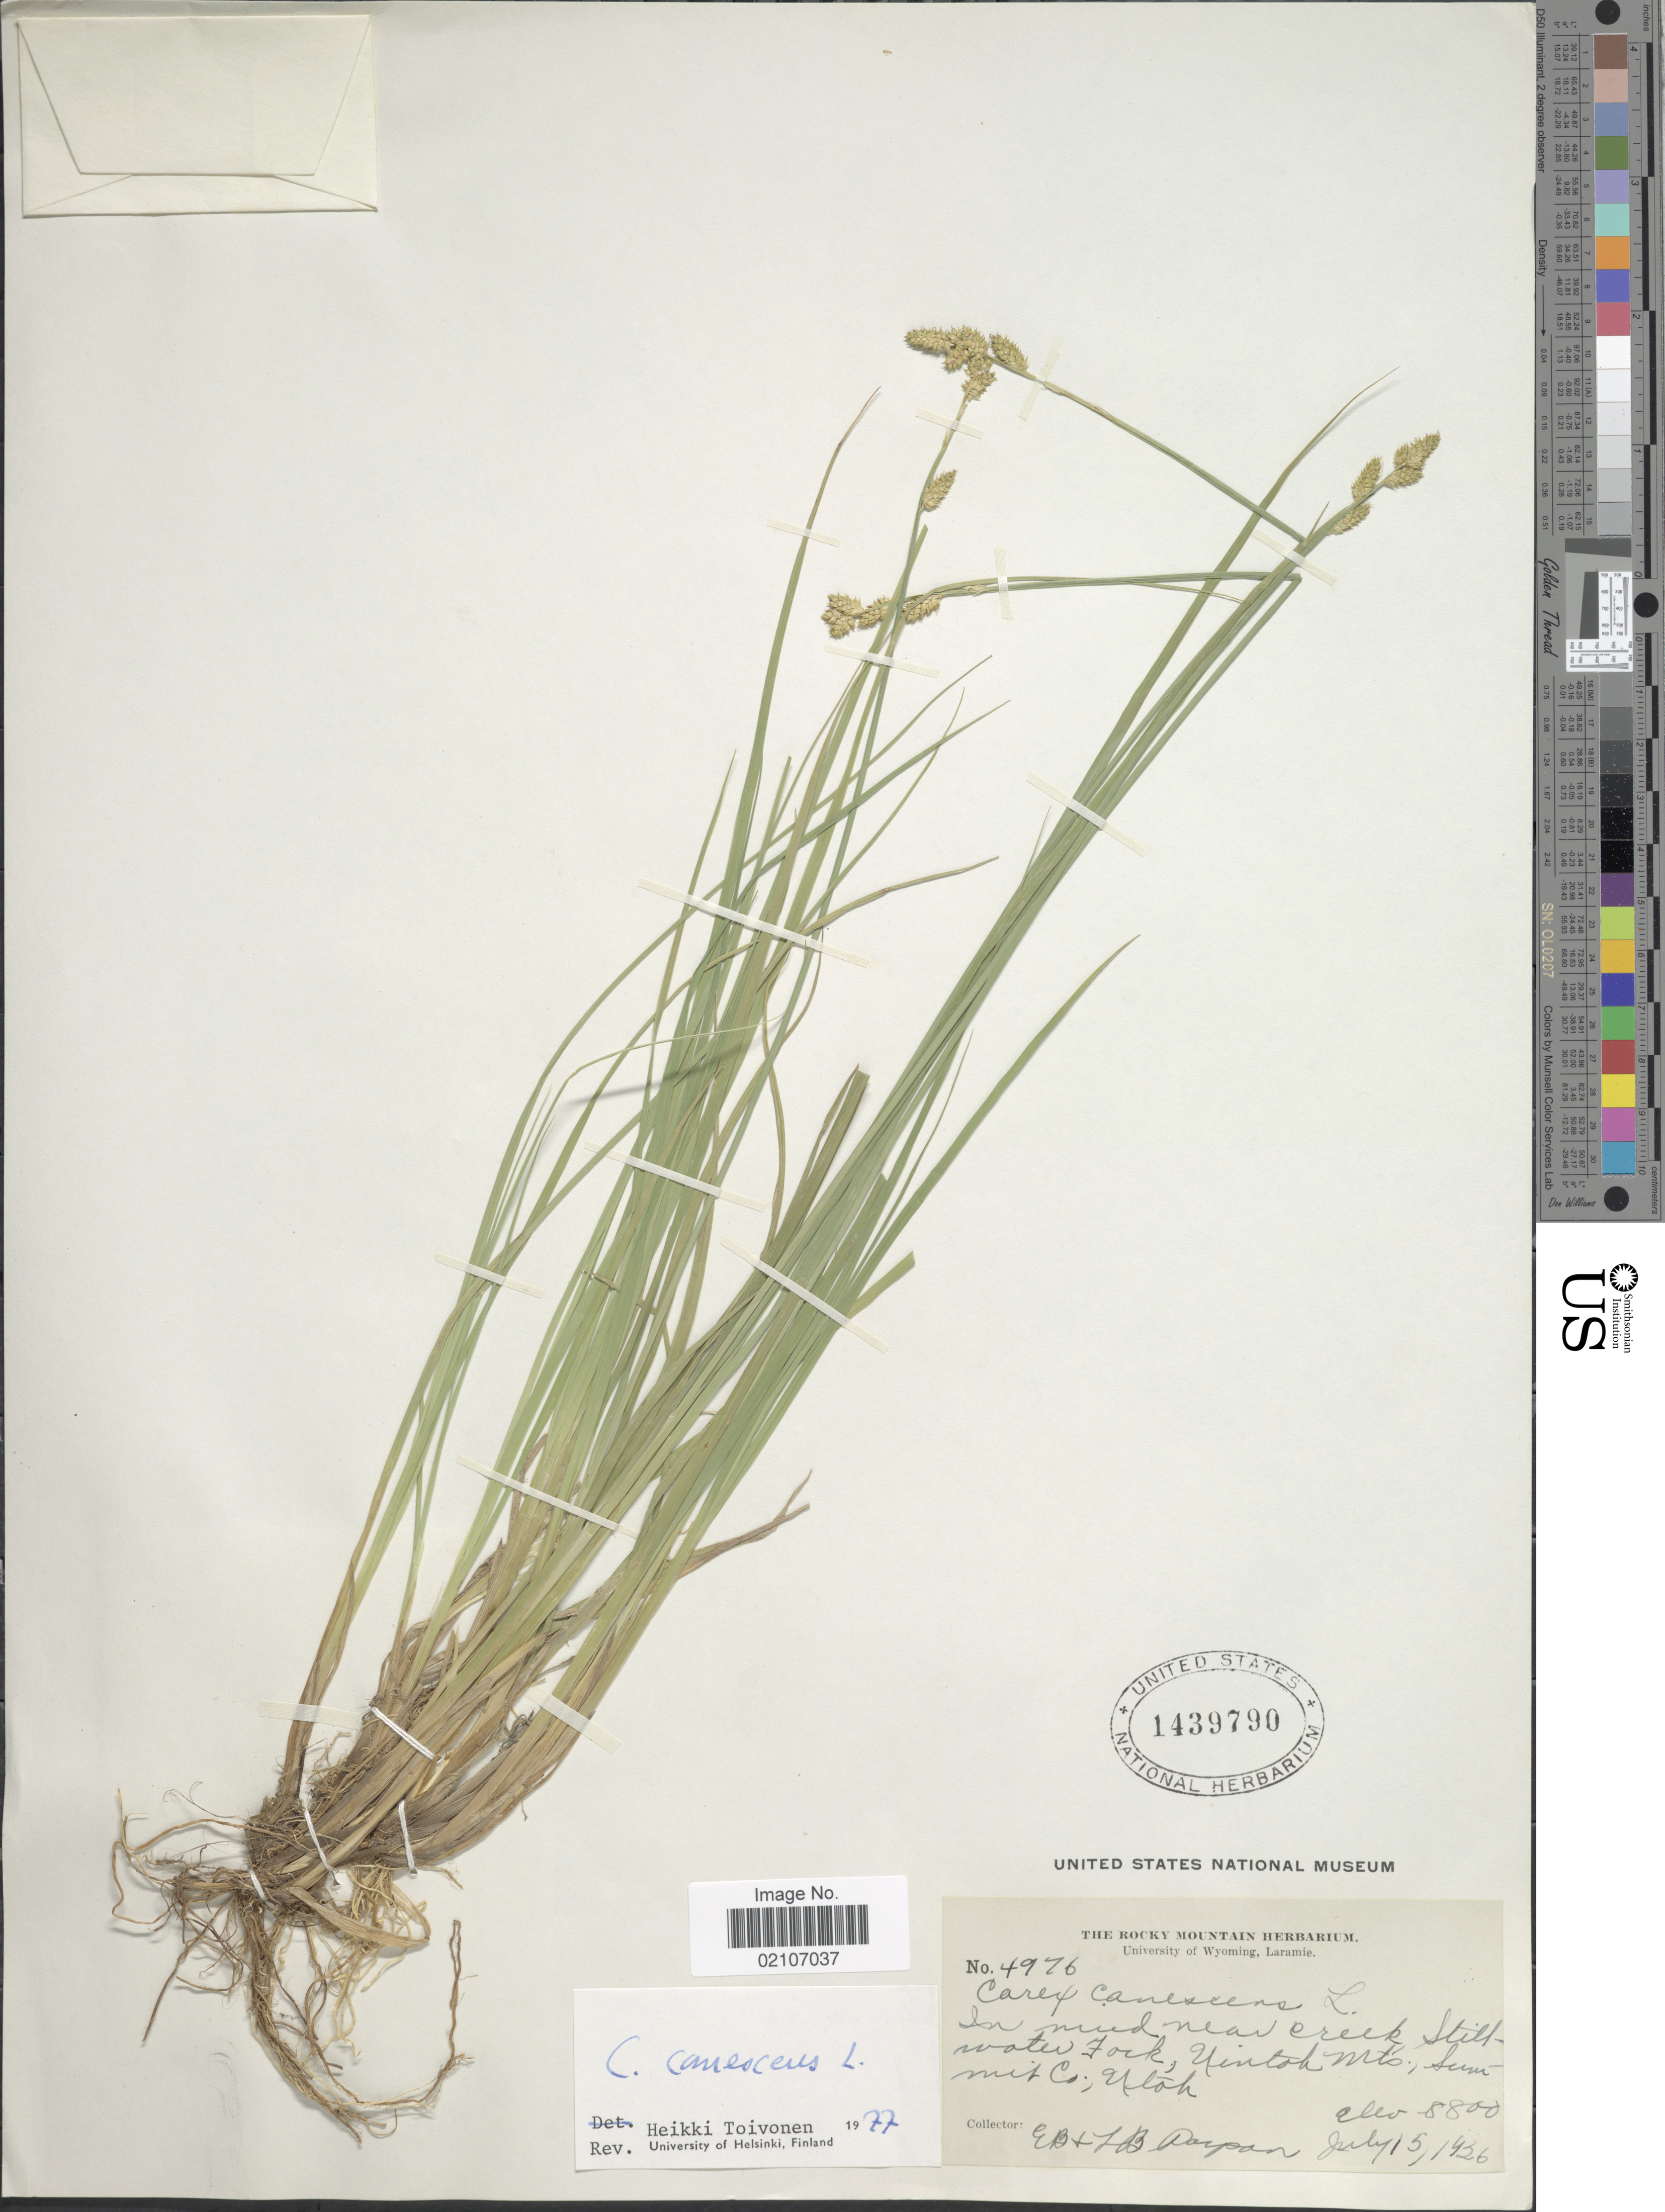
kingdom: Plantae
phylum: Tracheophyta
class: Liliopsida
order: Poales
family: Cyperaceae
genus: Carex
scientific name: Carex canescens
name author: L.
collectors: E. Parpon & L. Parpon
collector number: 4976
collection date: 1936-07-15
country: United States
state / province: Utah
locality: In mud near creek Stillwater Fock, Uintah Mts., Summit Co.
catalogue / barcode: US 1439790